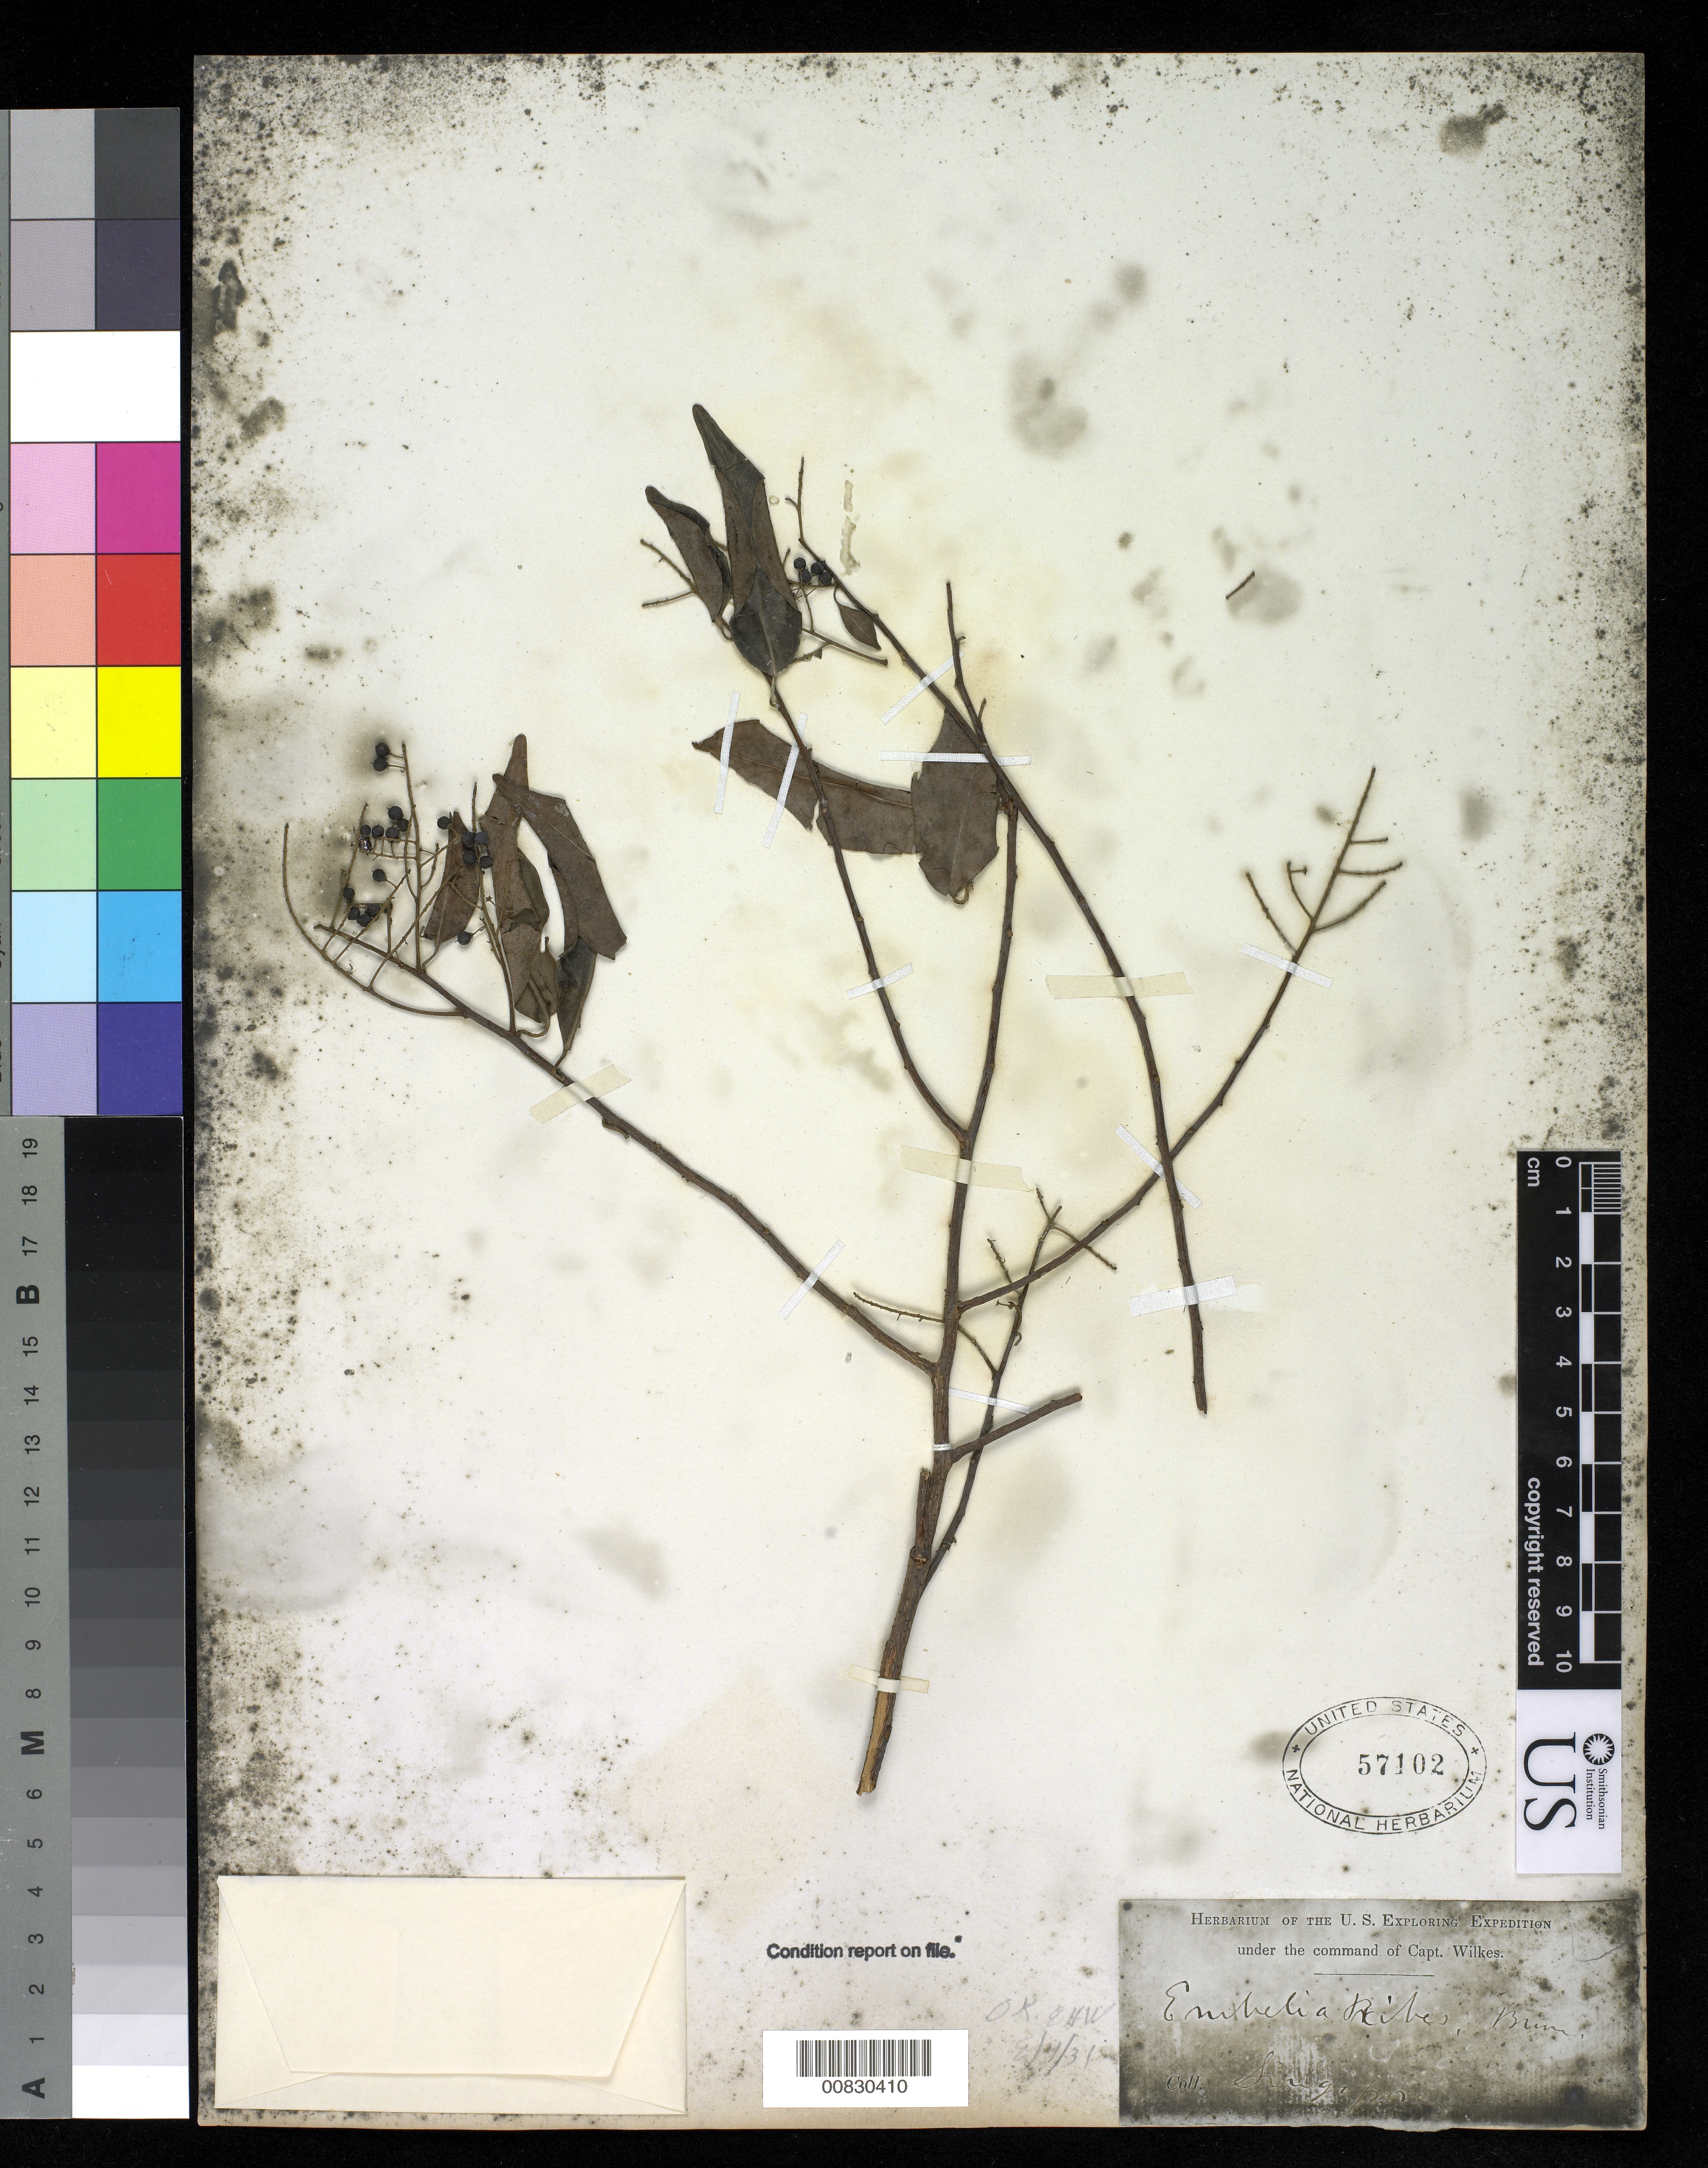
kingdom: Plantae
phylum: Tracheophyta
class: Magnoliopsida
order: Ericales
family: Primulaceae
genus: Embelia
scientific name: Embelia ribes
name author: Burm. f.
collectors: Wilkes Explor. Exped.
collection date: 1838/1842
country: Singapore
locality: Singapore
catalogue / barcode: US 57102